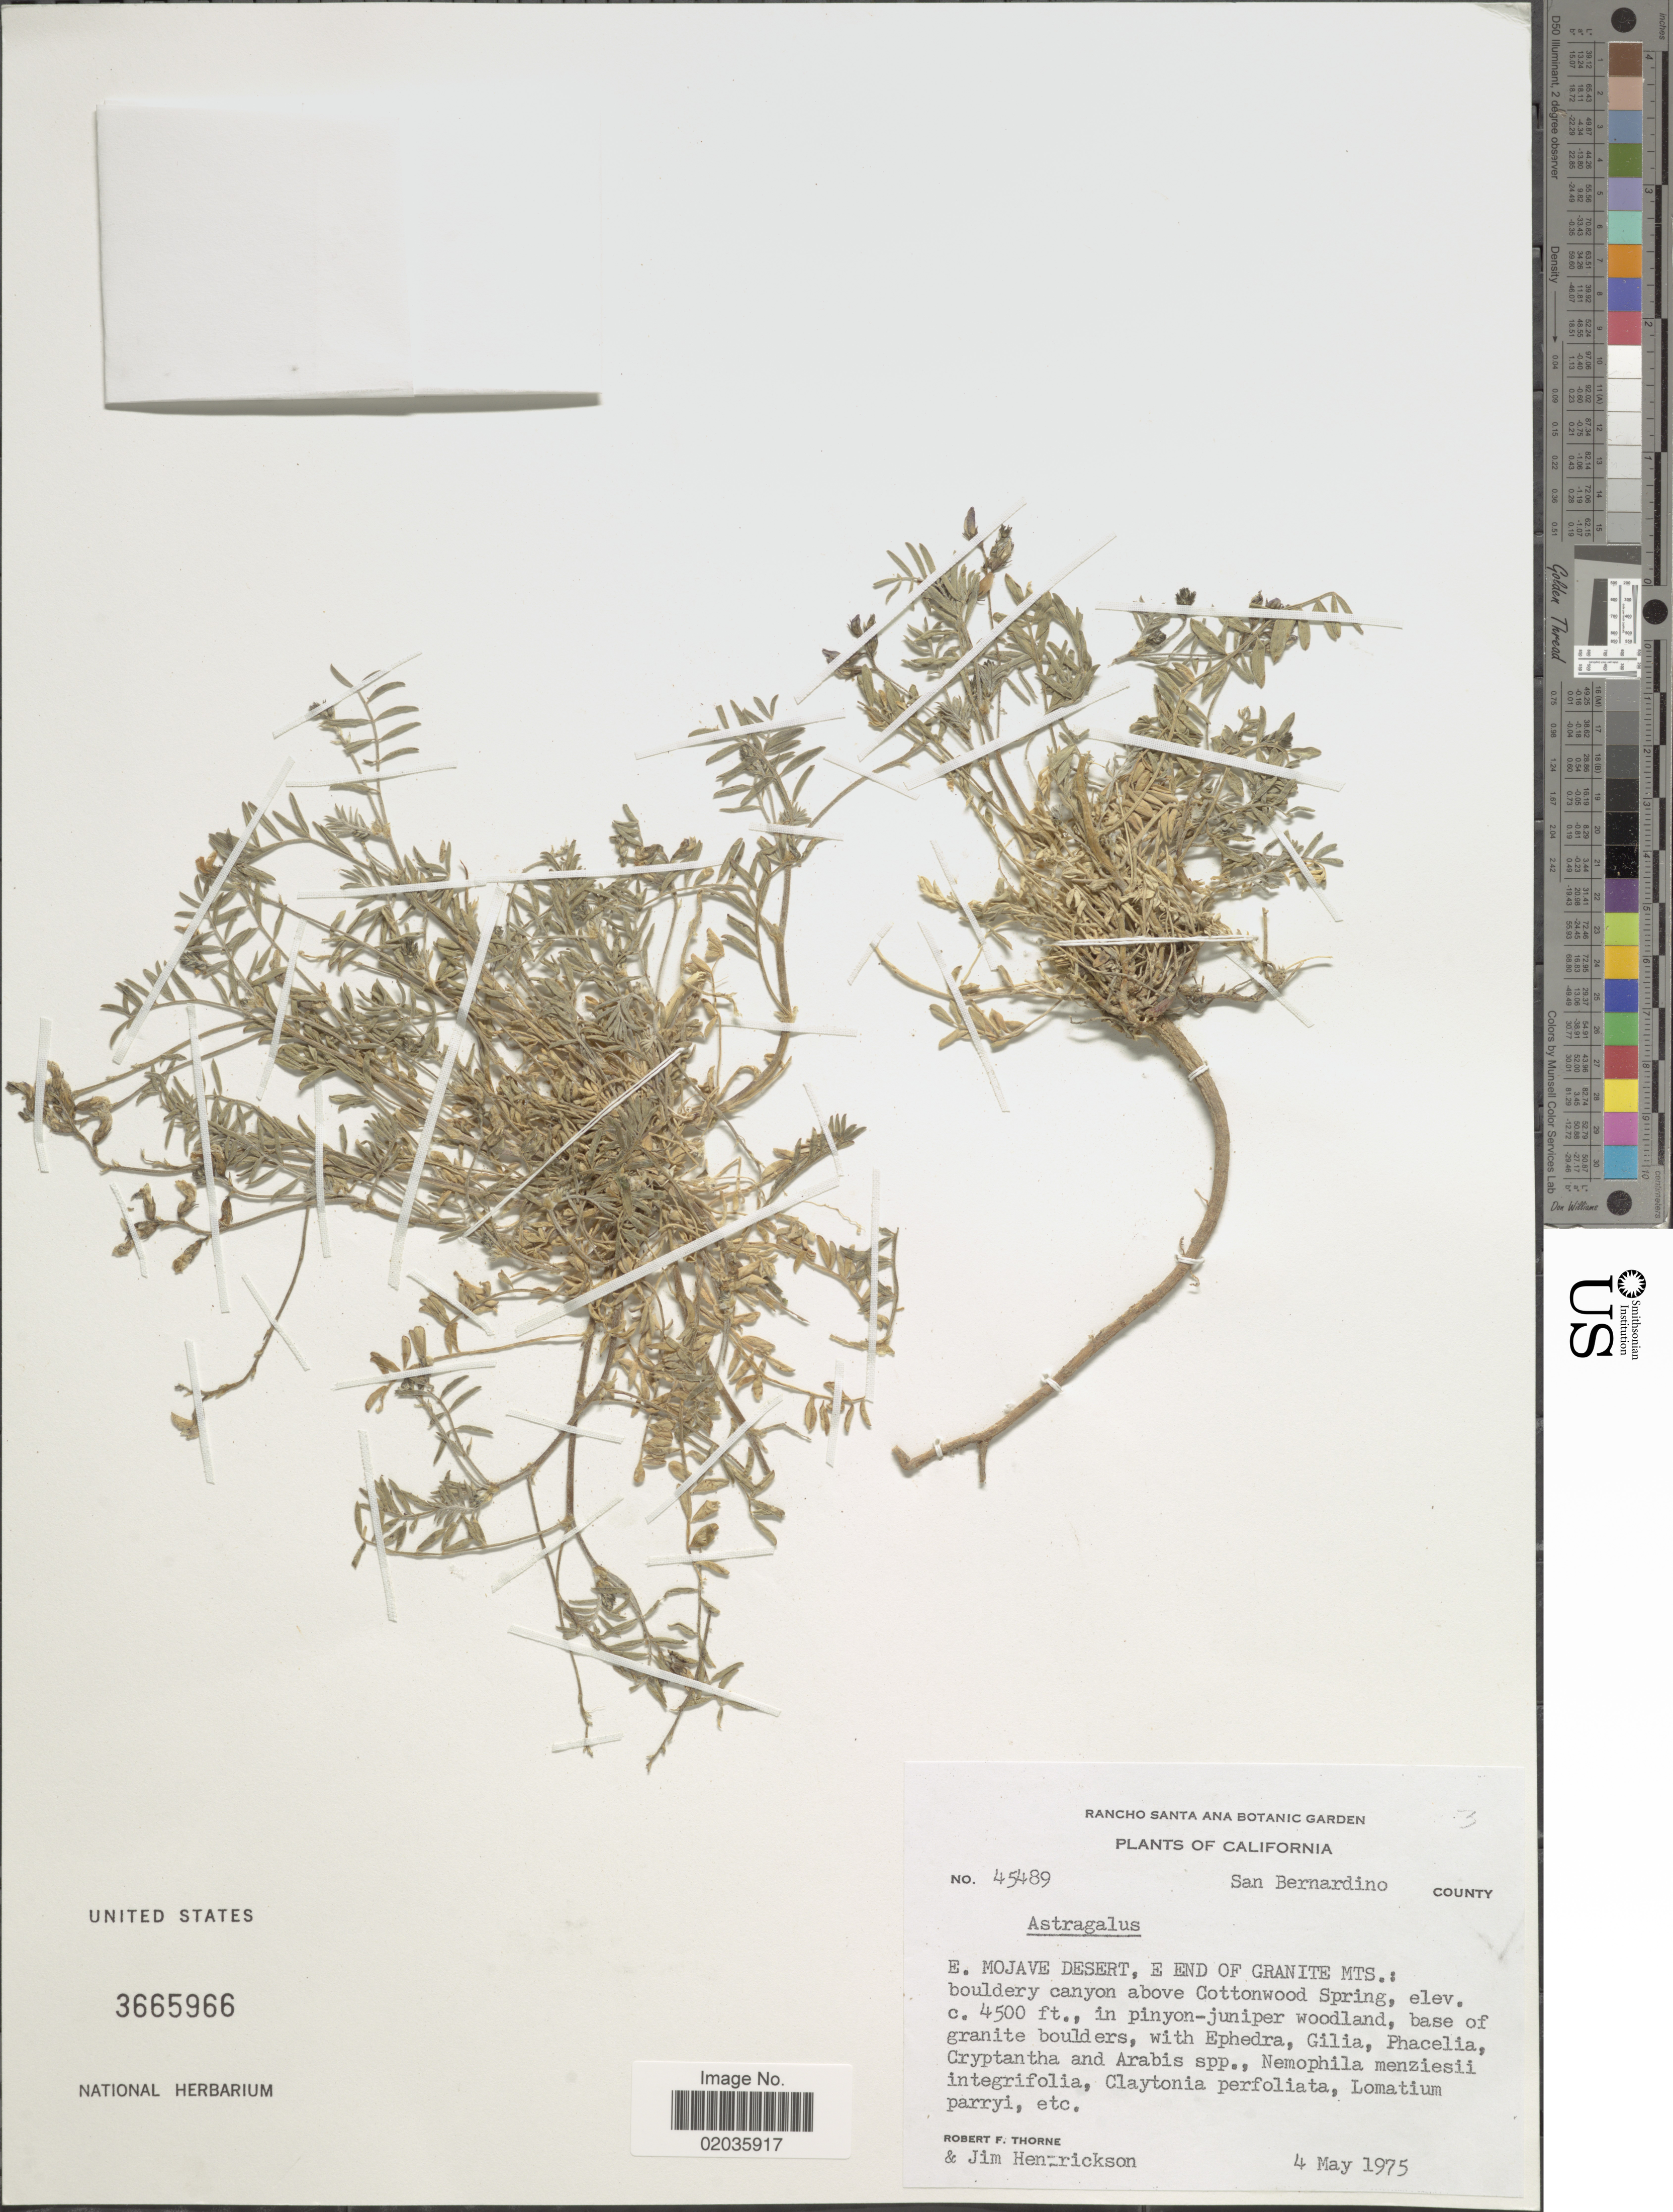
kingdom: Plantae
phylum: Tracheophyta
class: Magnoliopsida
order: Fabales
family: Fabaceae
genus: Astragalus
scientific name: Astragalus sp.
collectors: R. F. Thorne & J. Henrickson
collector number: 45489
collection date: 1975-05-04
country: United States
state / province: California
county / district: San Bernardino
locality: California, San Bernardino County. E. Mojave Desert, E End of Granite Mts.: bouldery canyon above cottonwood Spring.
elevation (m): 1372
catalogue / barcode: US 3665966